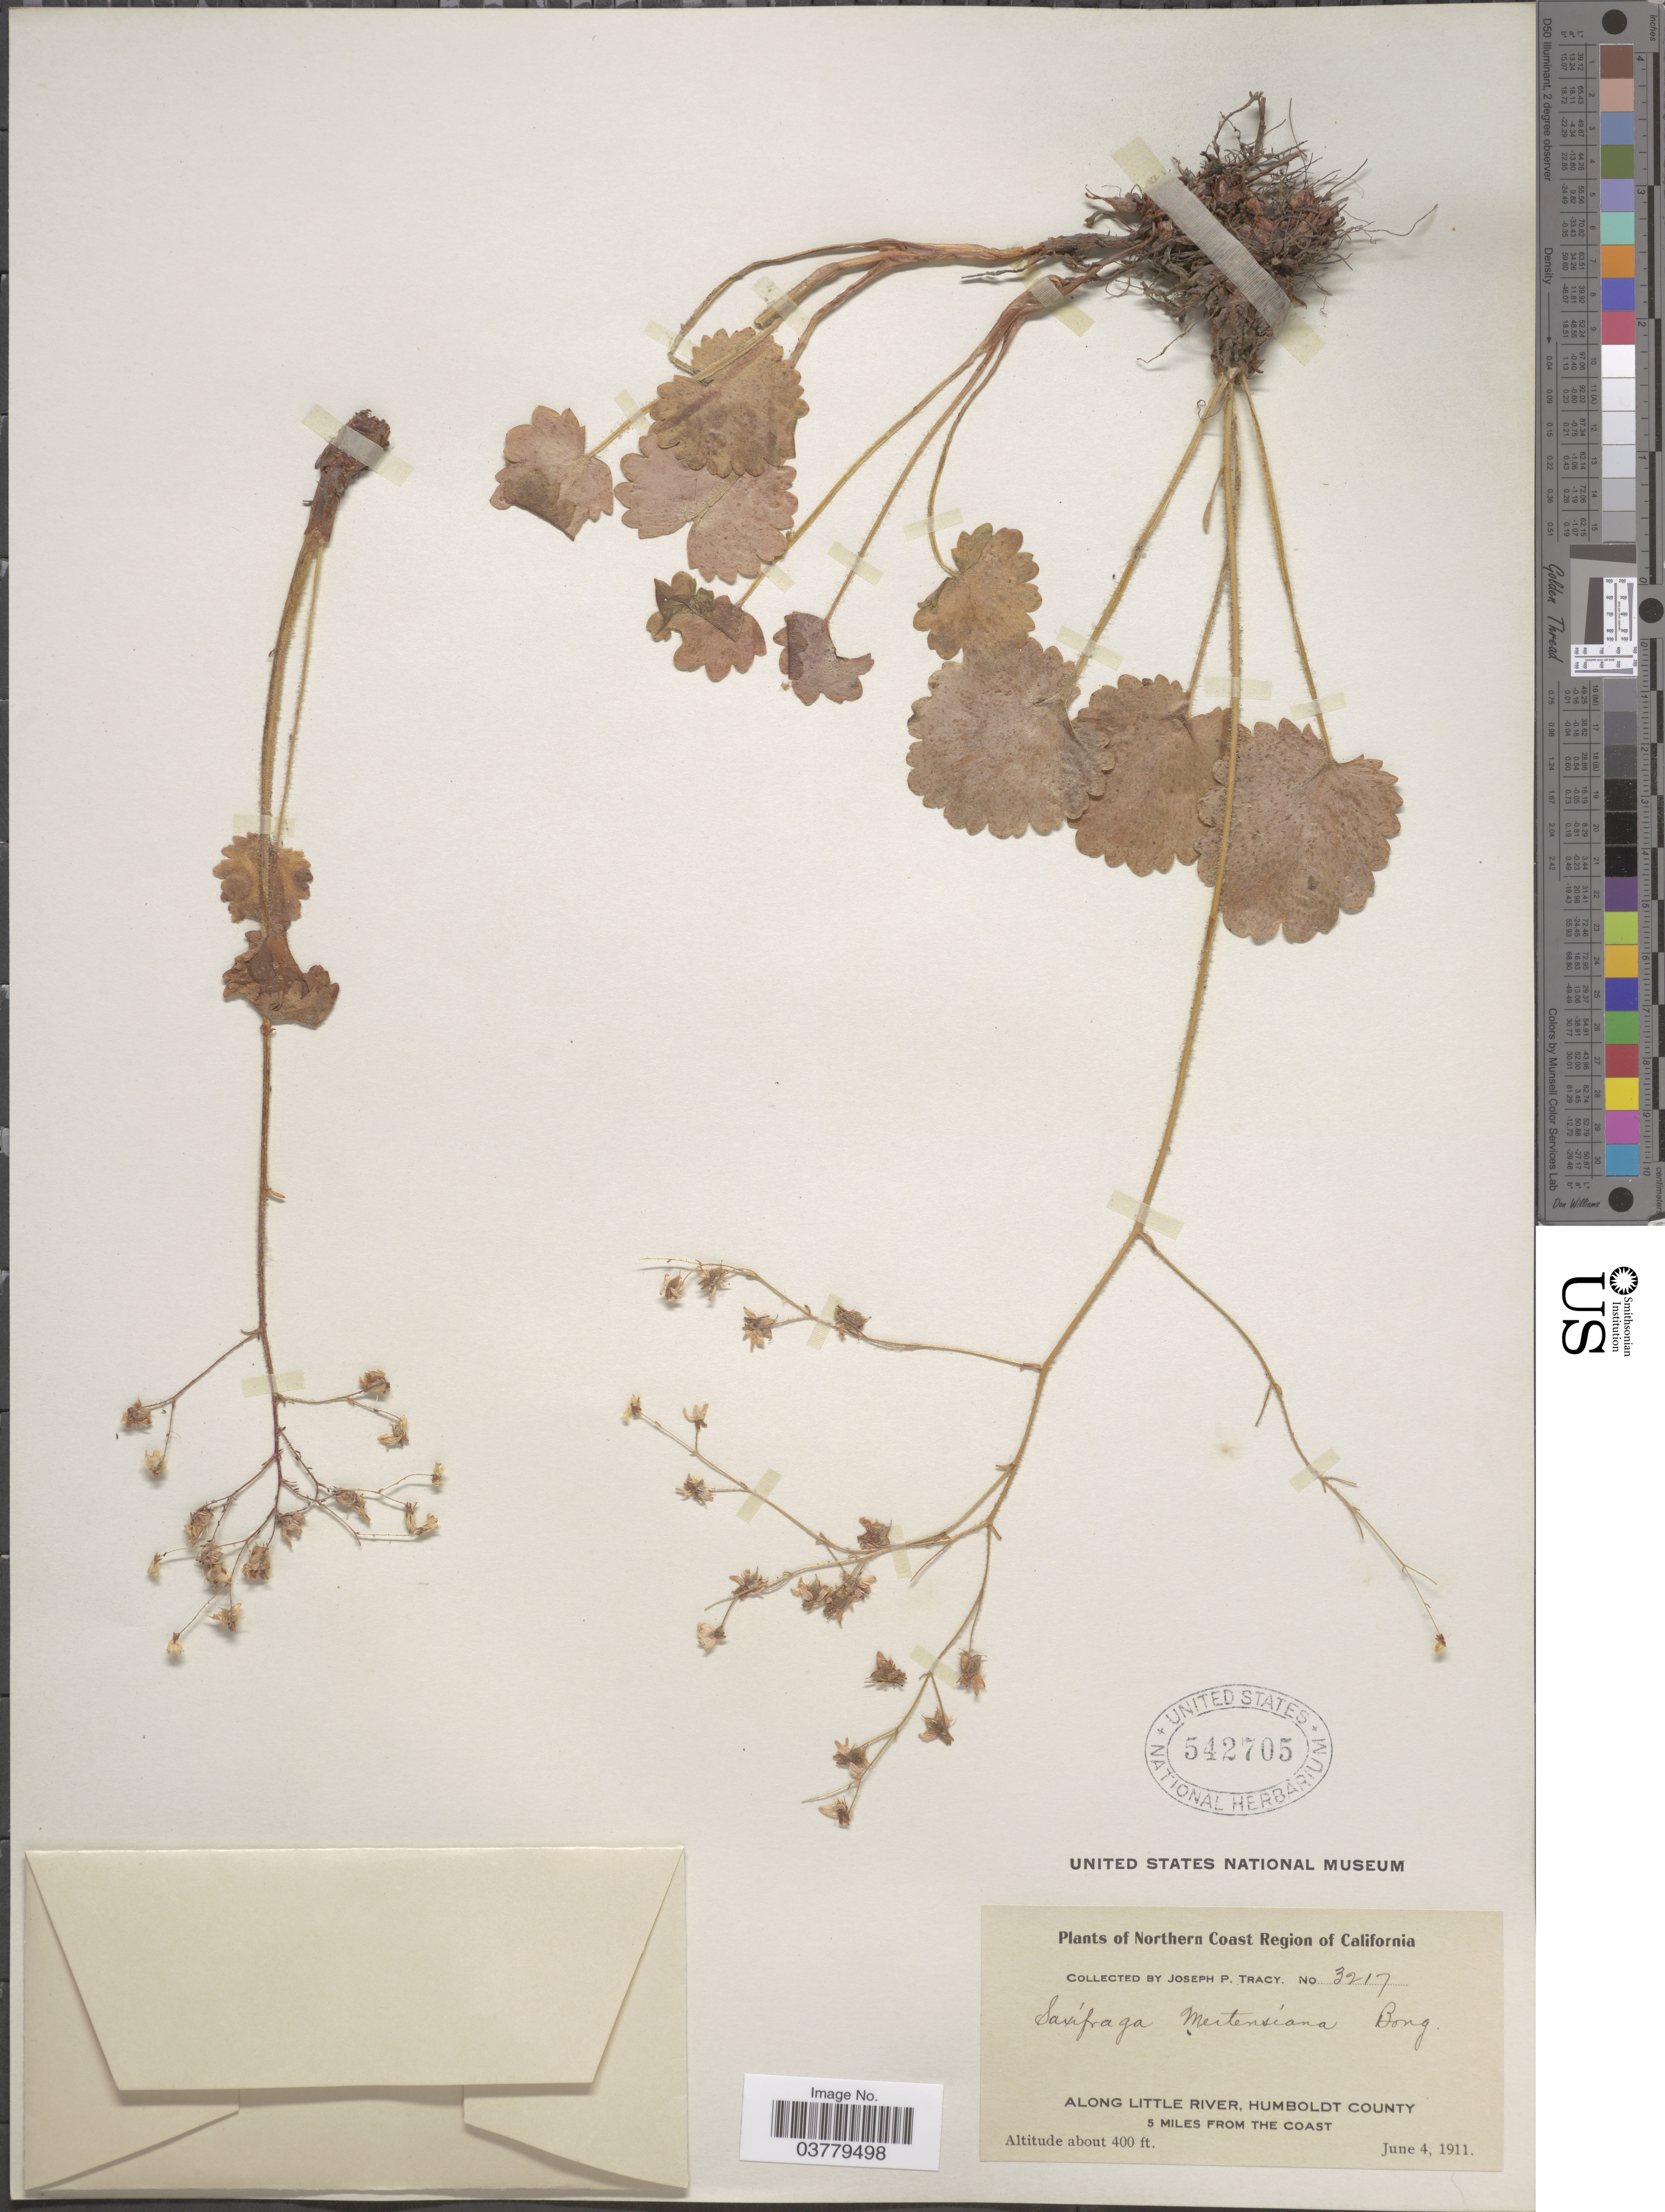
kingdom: Plantae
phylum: Tracheophyta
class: Magnoliopsida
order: Saxifragales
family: Saxifragaceae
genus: Saxifraga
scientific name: Saxifraga mertensiana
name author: Bong.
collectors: J. Tracy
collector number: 3217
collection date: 1911-06-04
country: United States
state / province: California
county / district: Humboldt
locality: Northern Coast Region of California. Along Little River, Humboldt County. 5 miles from the coast.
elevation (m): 122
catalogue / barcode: US 542705